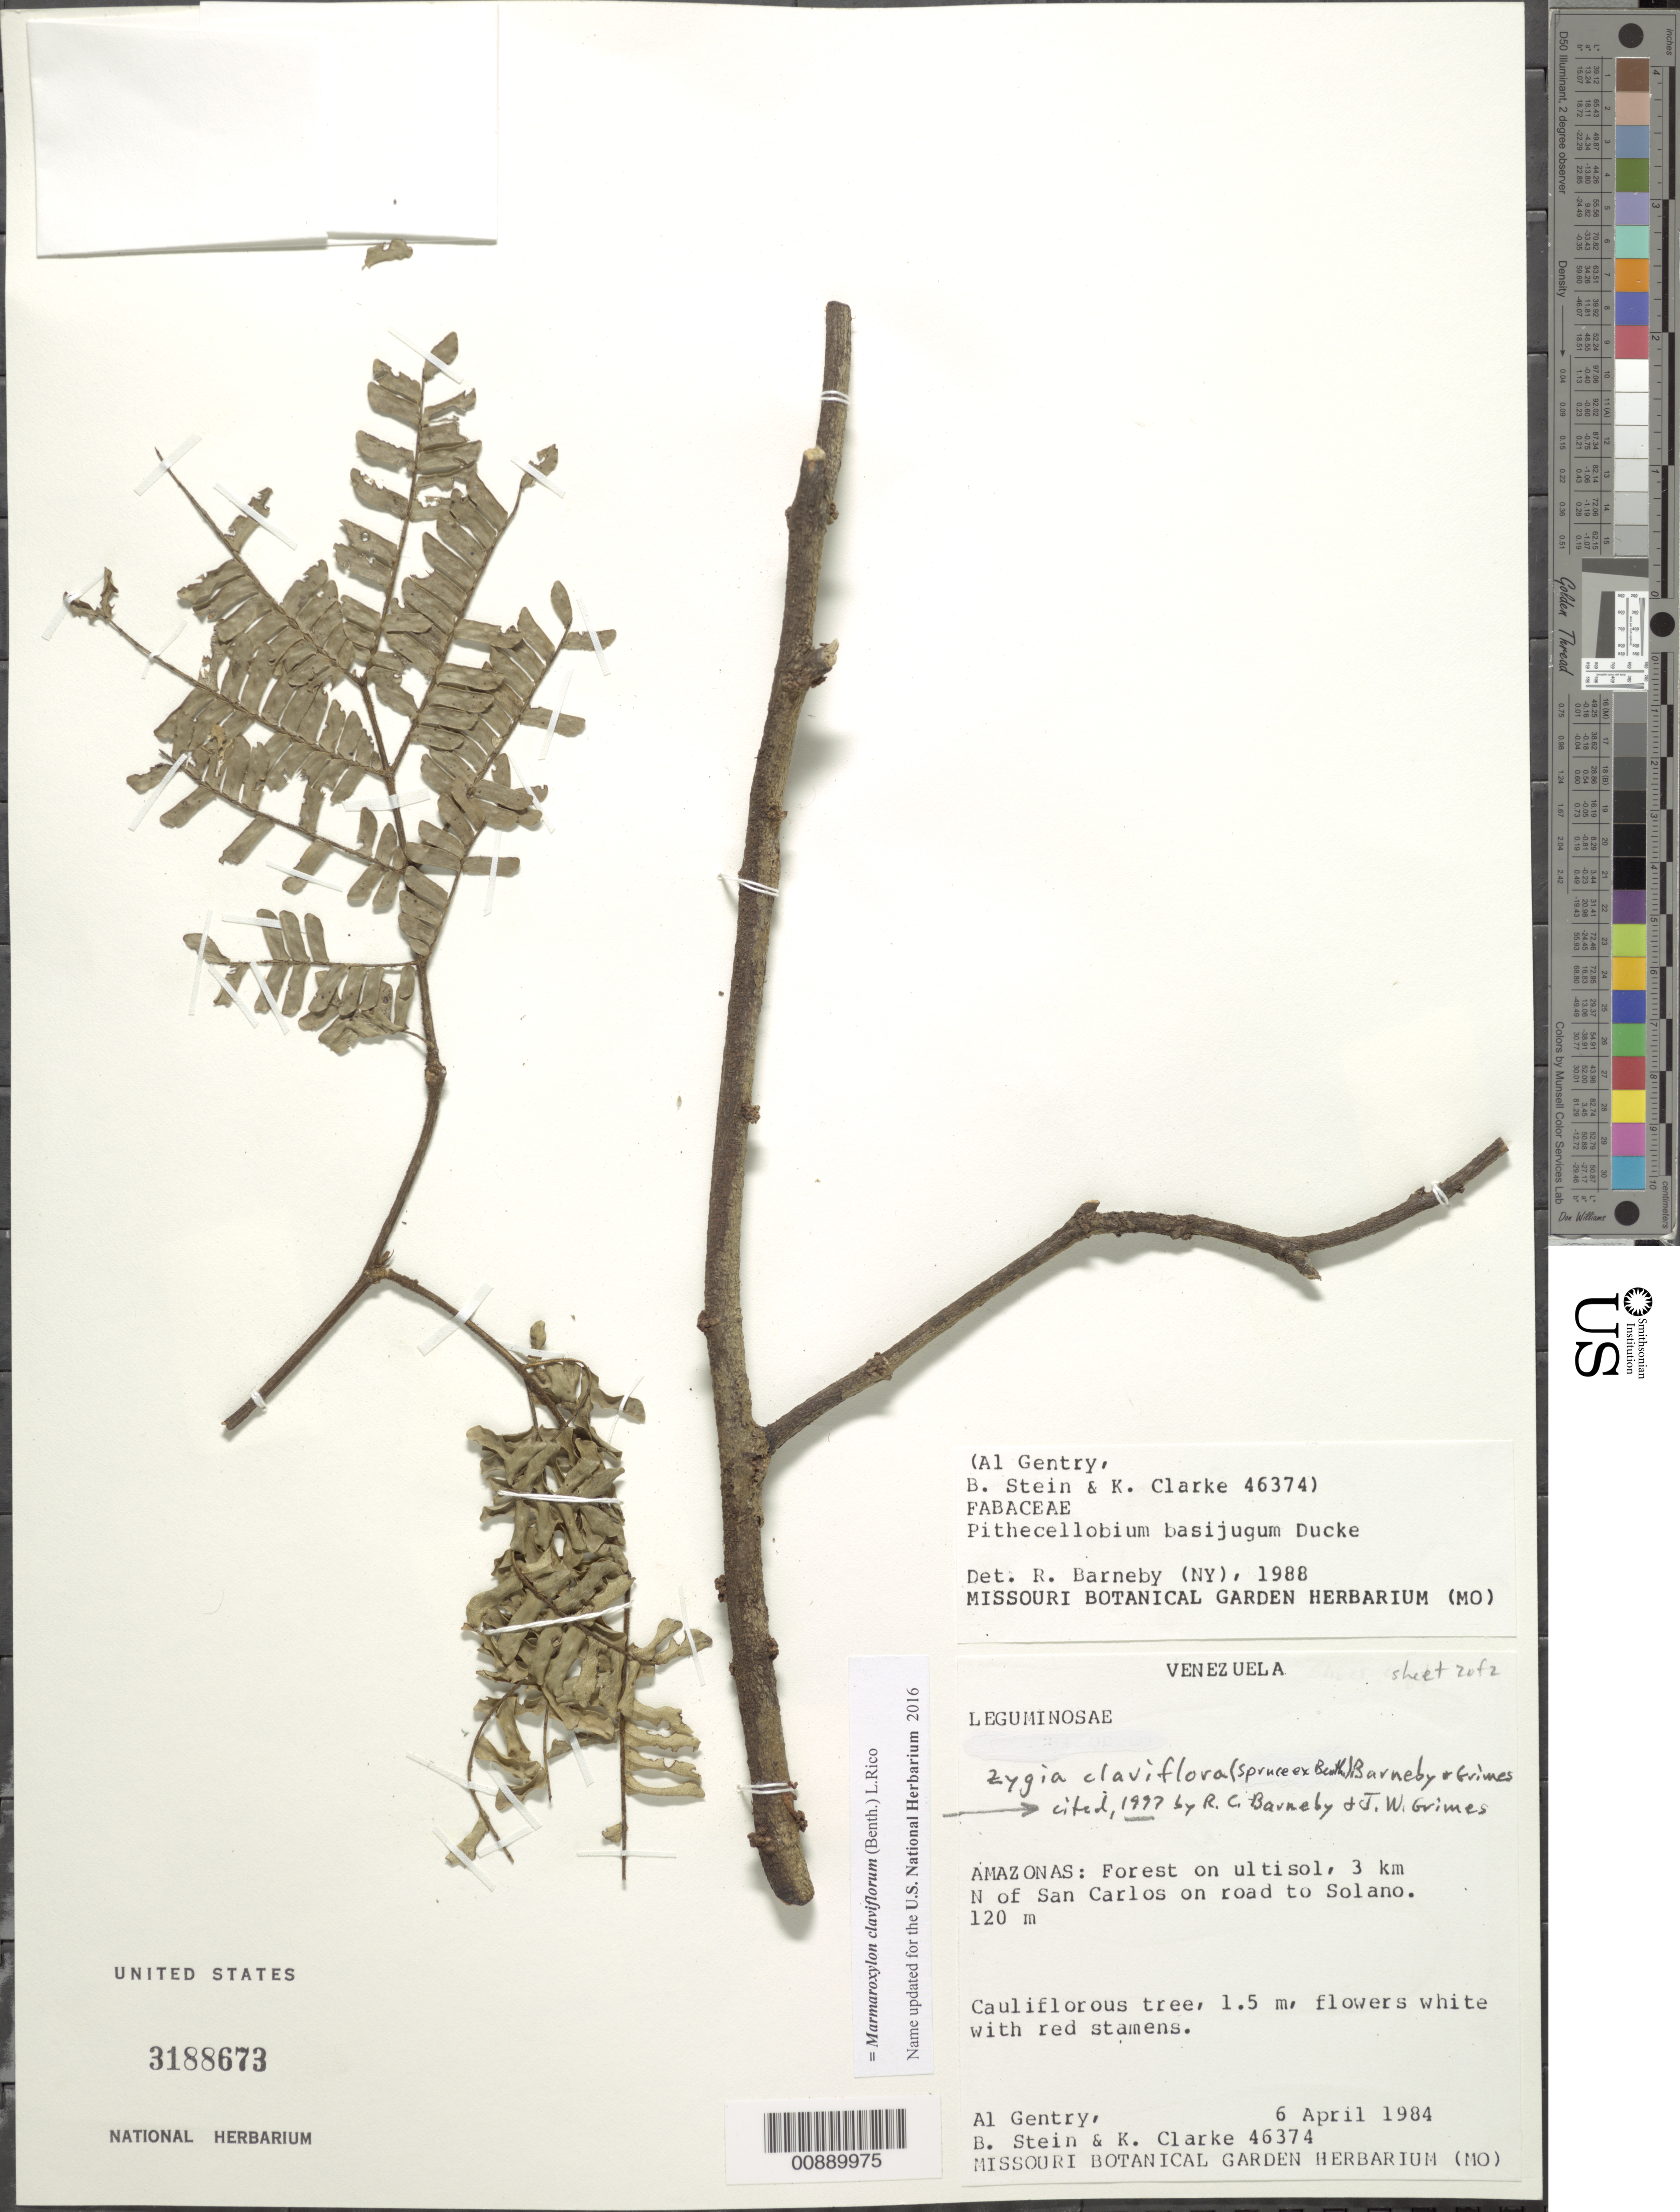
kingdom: Plantae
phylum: Tracheophyta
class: Magnoliopsida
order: Fabales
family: Fabaceae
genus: Zygia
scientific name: Zygia claviflora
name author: (Spruce ex Benth.) Barneby & J.W. Grimes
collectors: A. H. Gentry, B. A. Stein & K. Clark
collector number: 46374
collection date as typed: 6-Apr-84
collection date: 1984-04-06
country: Venezuela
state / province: Amazonas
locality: San Carlos de Río Negro, 3 km N of, on road to Solano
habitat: Forest on ultisol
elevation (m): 120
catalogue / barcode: US 3188673